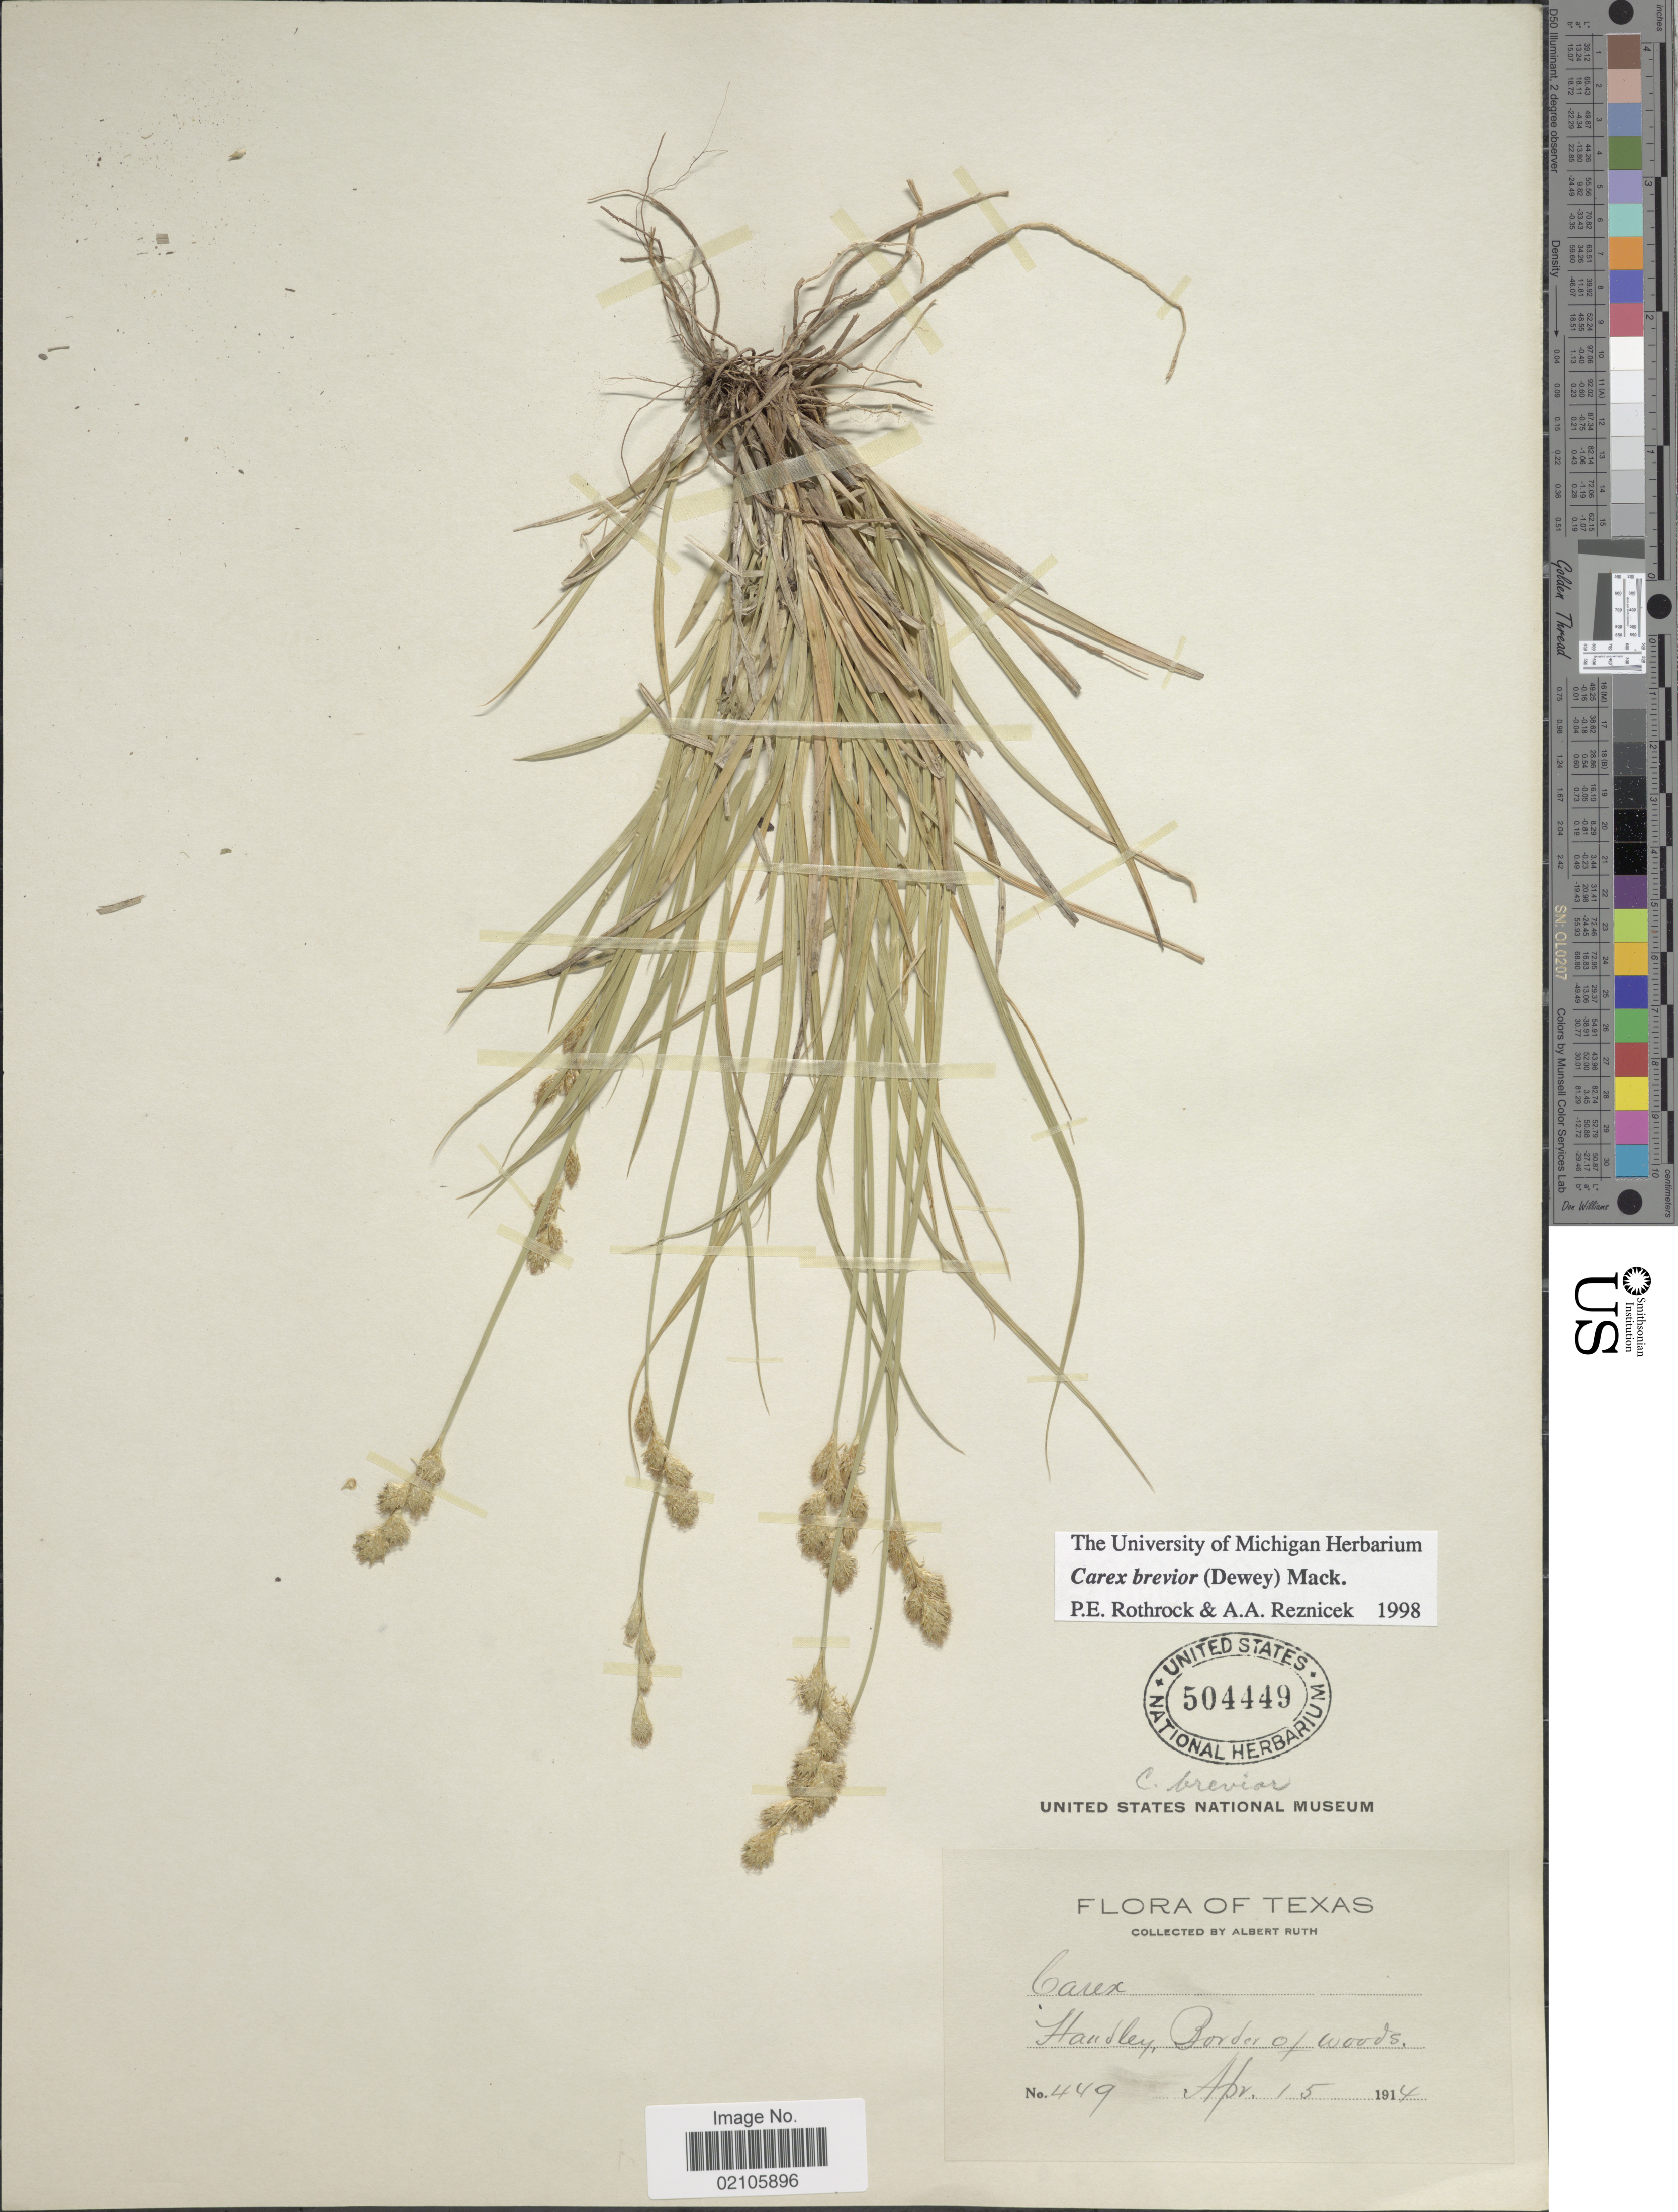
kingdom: Plantae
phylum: Tracheophyta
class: Liliopsida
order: Poales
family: Cyperaceae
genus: Carex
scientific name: Carex brevior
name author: (Dewey) Mack. ex Lunell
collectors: A. Ruth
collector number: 449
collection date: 1914-04-15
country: United States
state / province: Texas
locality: Standley, Border of woods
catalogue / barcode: US 504449